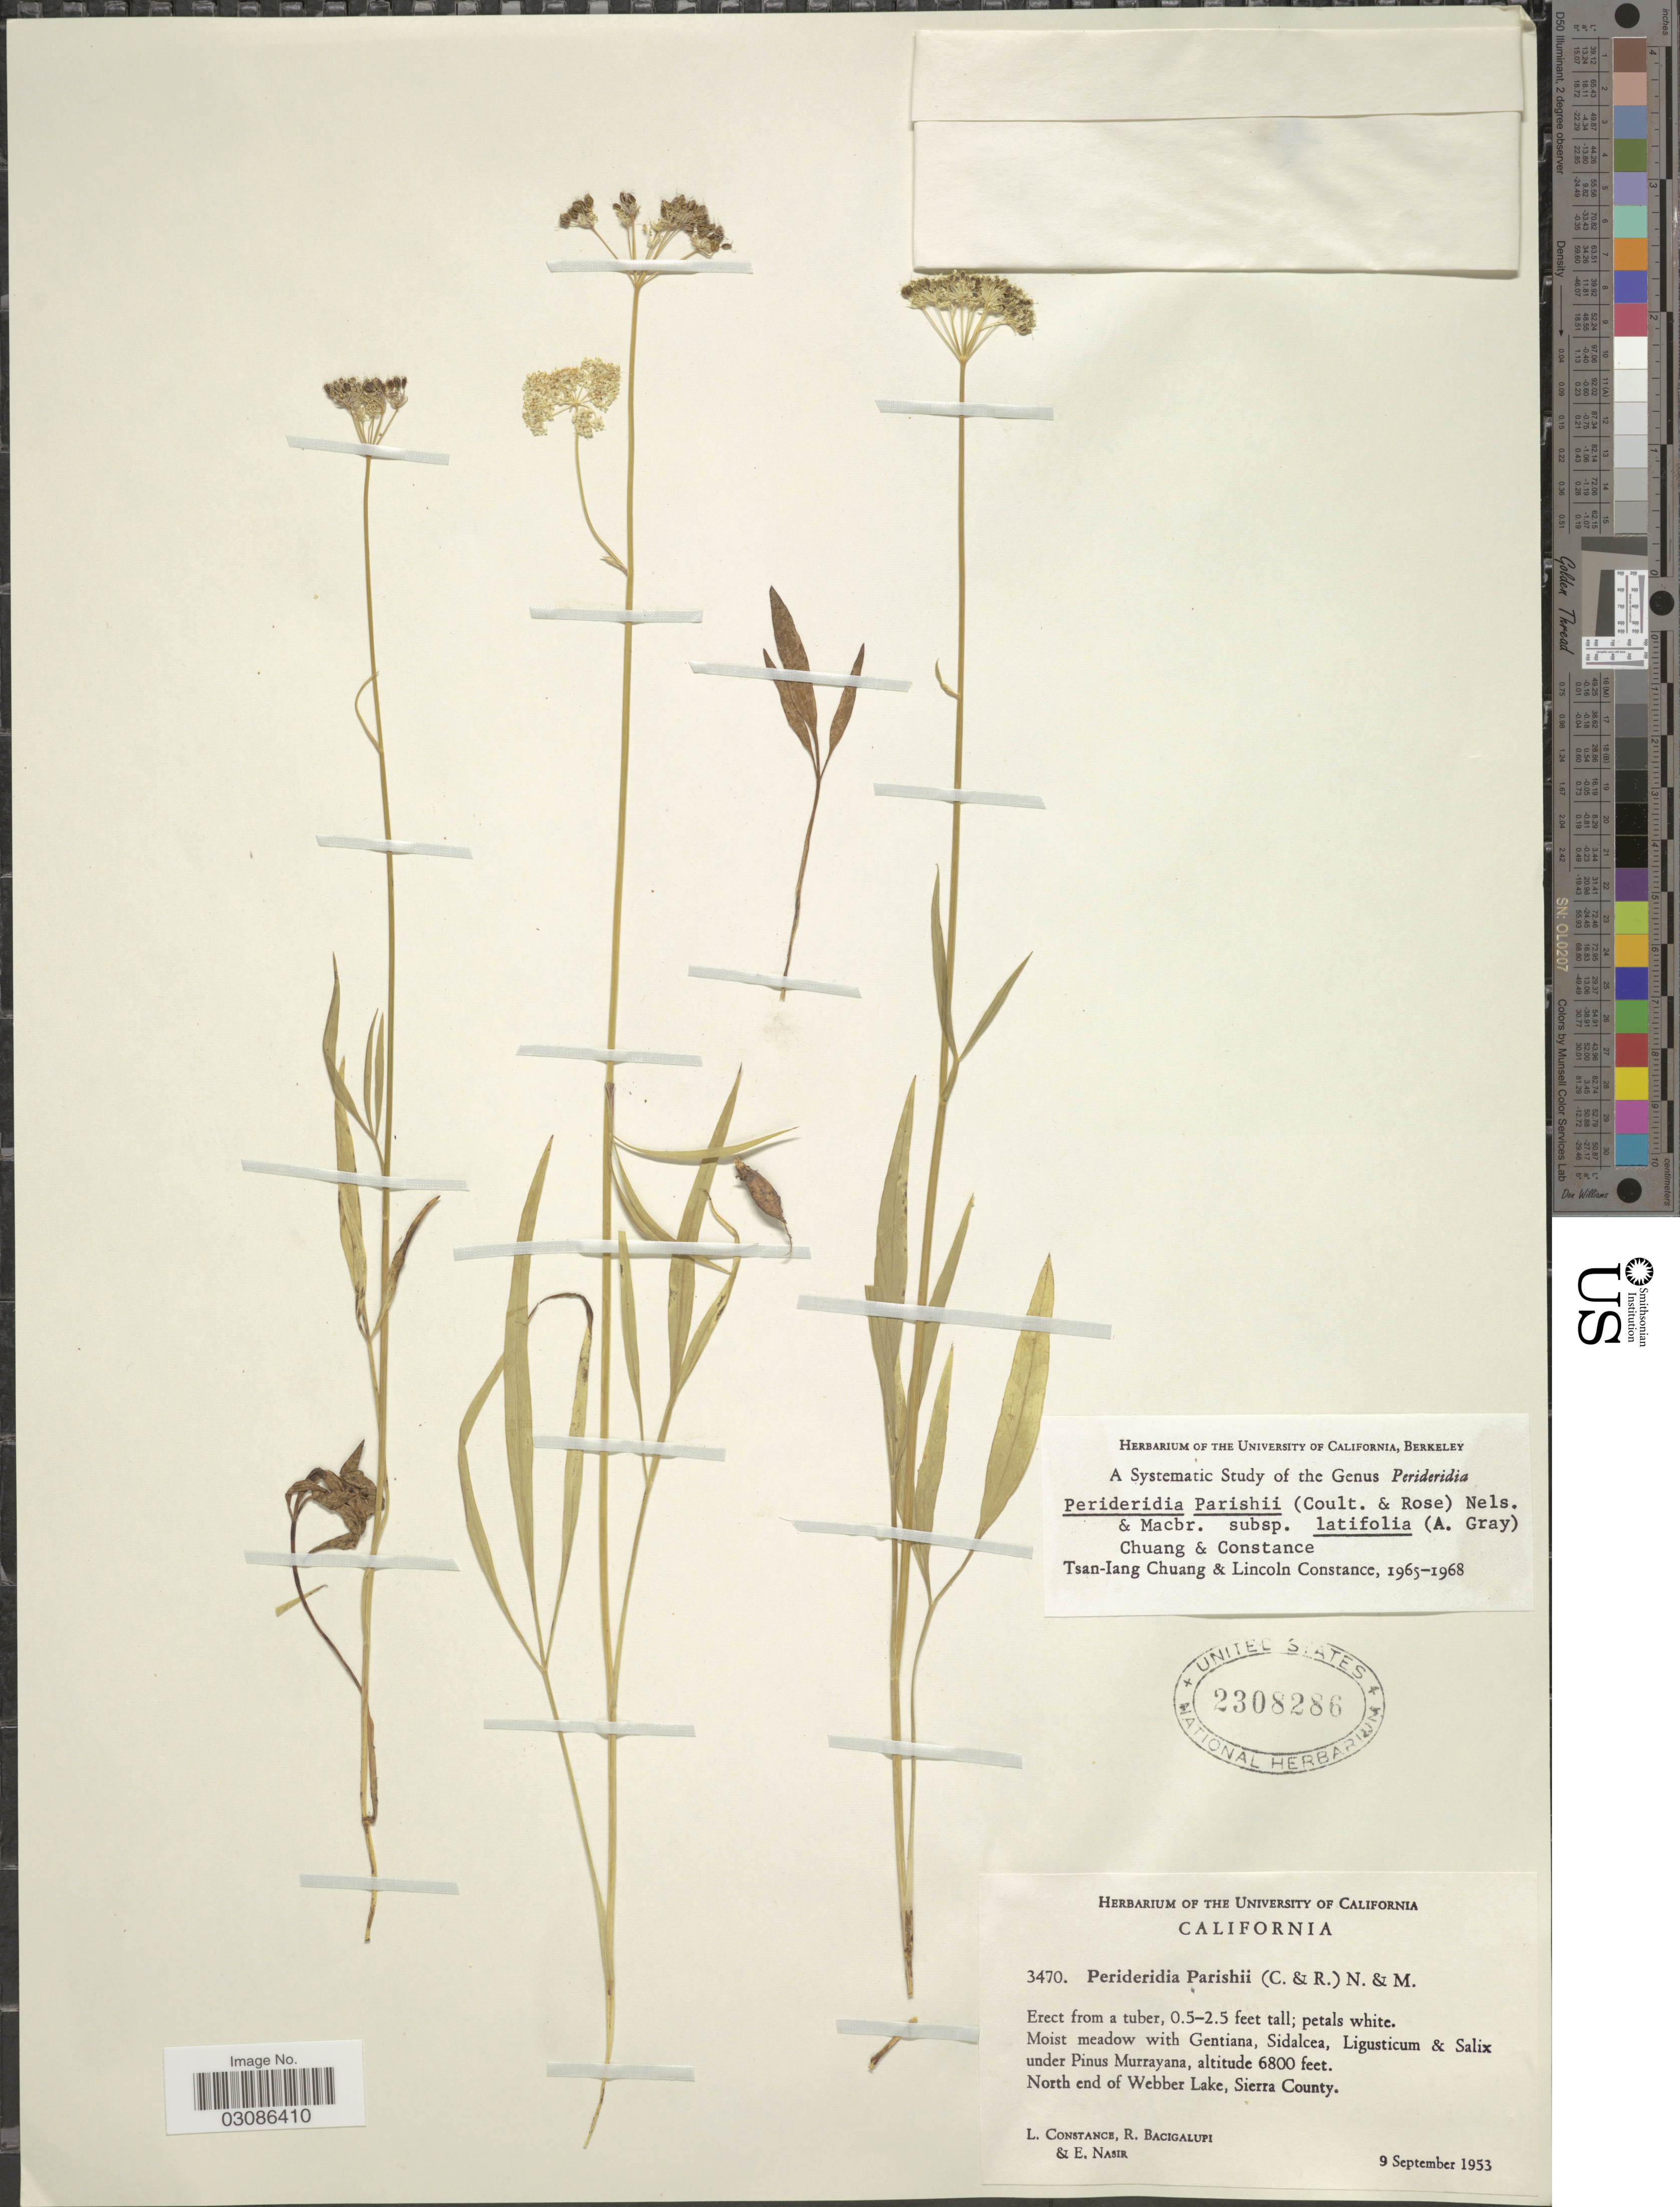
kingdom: Plantae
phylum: Tracheophyta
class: Magnoliopsida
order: Apiales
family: Apiaceae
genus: Perideridia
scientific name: Perideridia parishii subsp. latifolia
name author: A. Gray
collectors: L. Constance, R. Bacigalupi & E. Nasir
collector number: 3470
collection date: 1953-09-09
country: United States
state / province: California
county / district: Sierra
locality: North end of Webber Lake, Sierra County.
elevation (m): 2073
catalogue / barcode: US 2308286